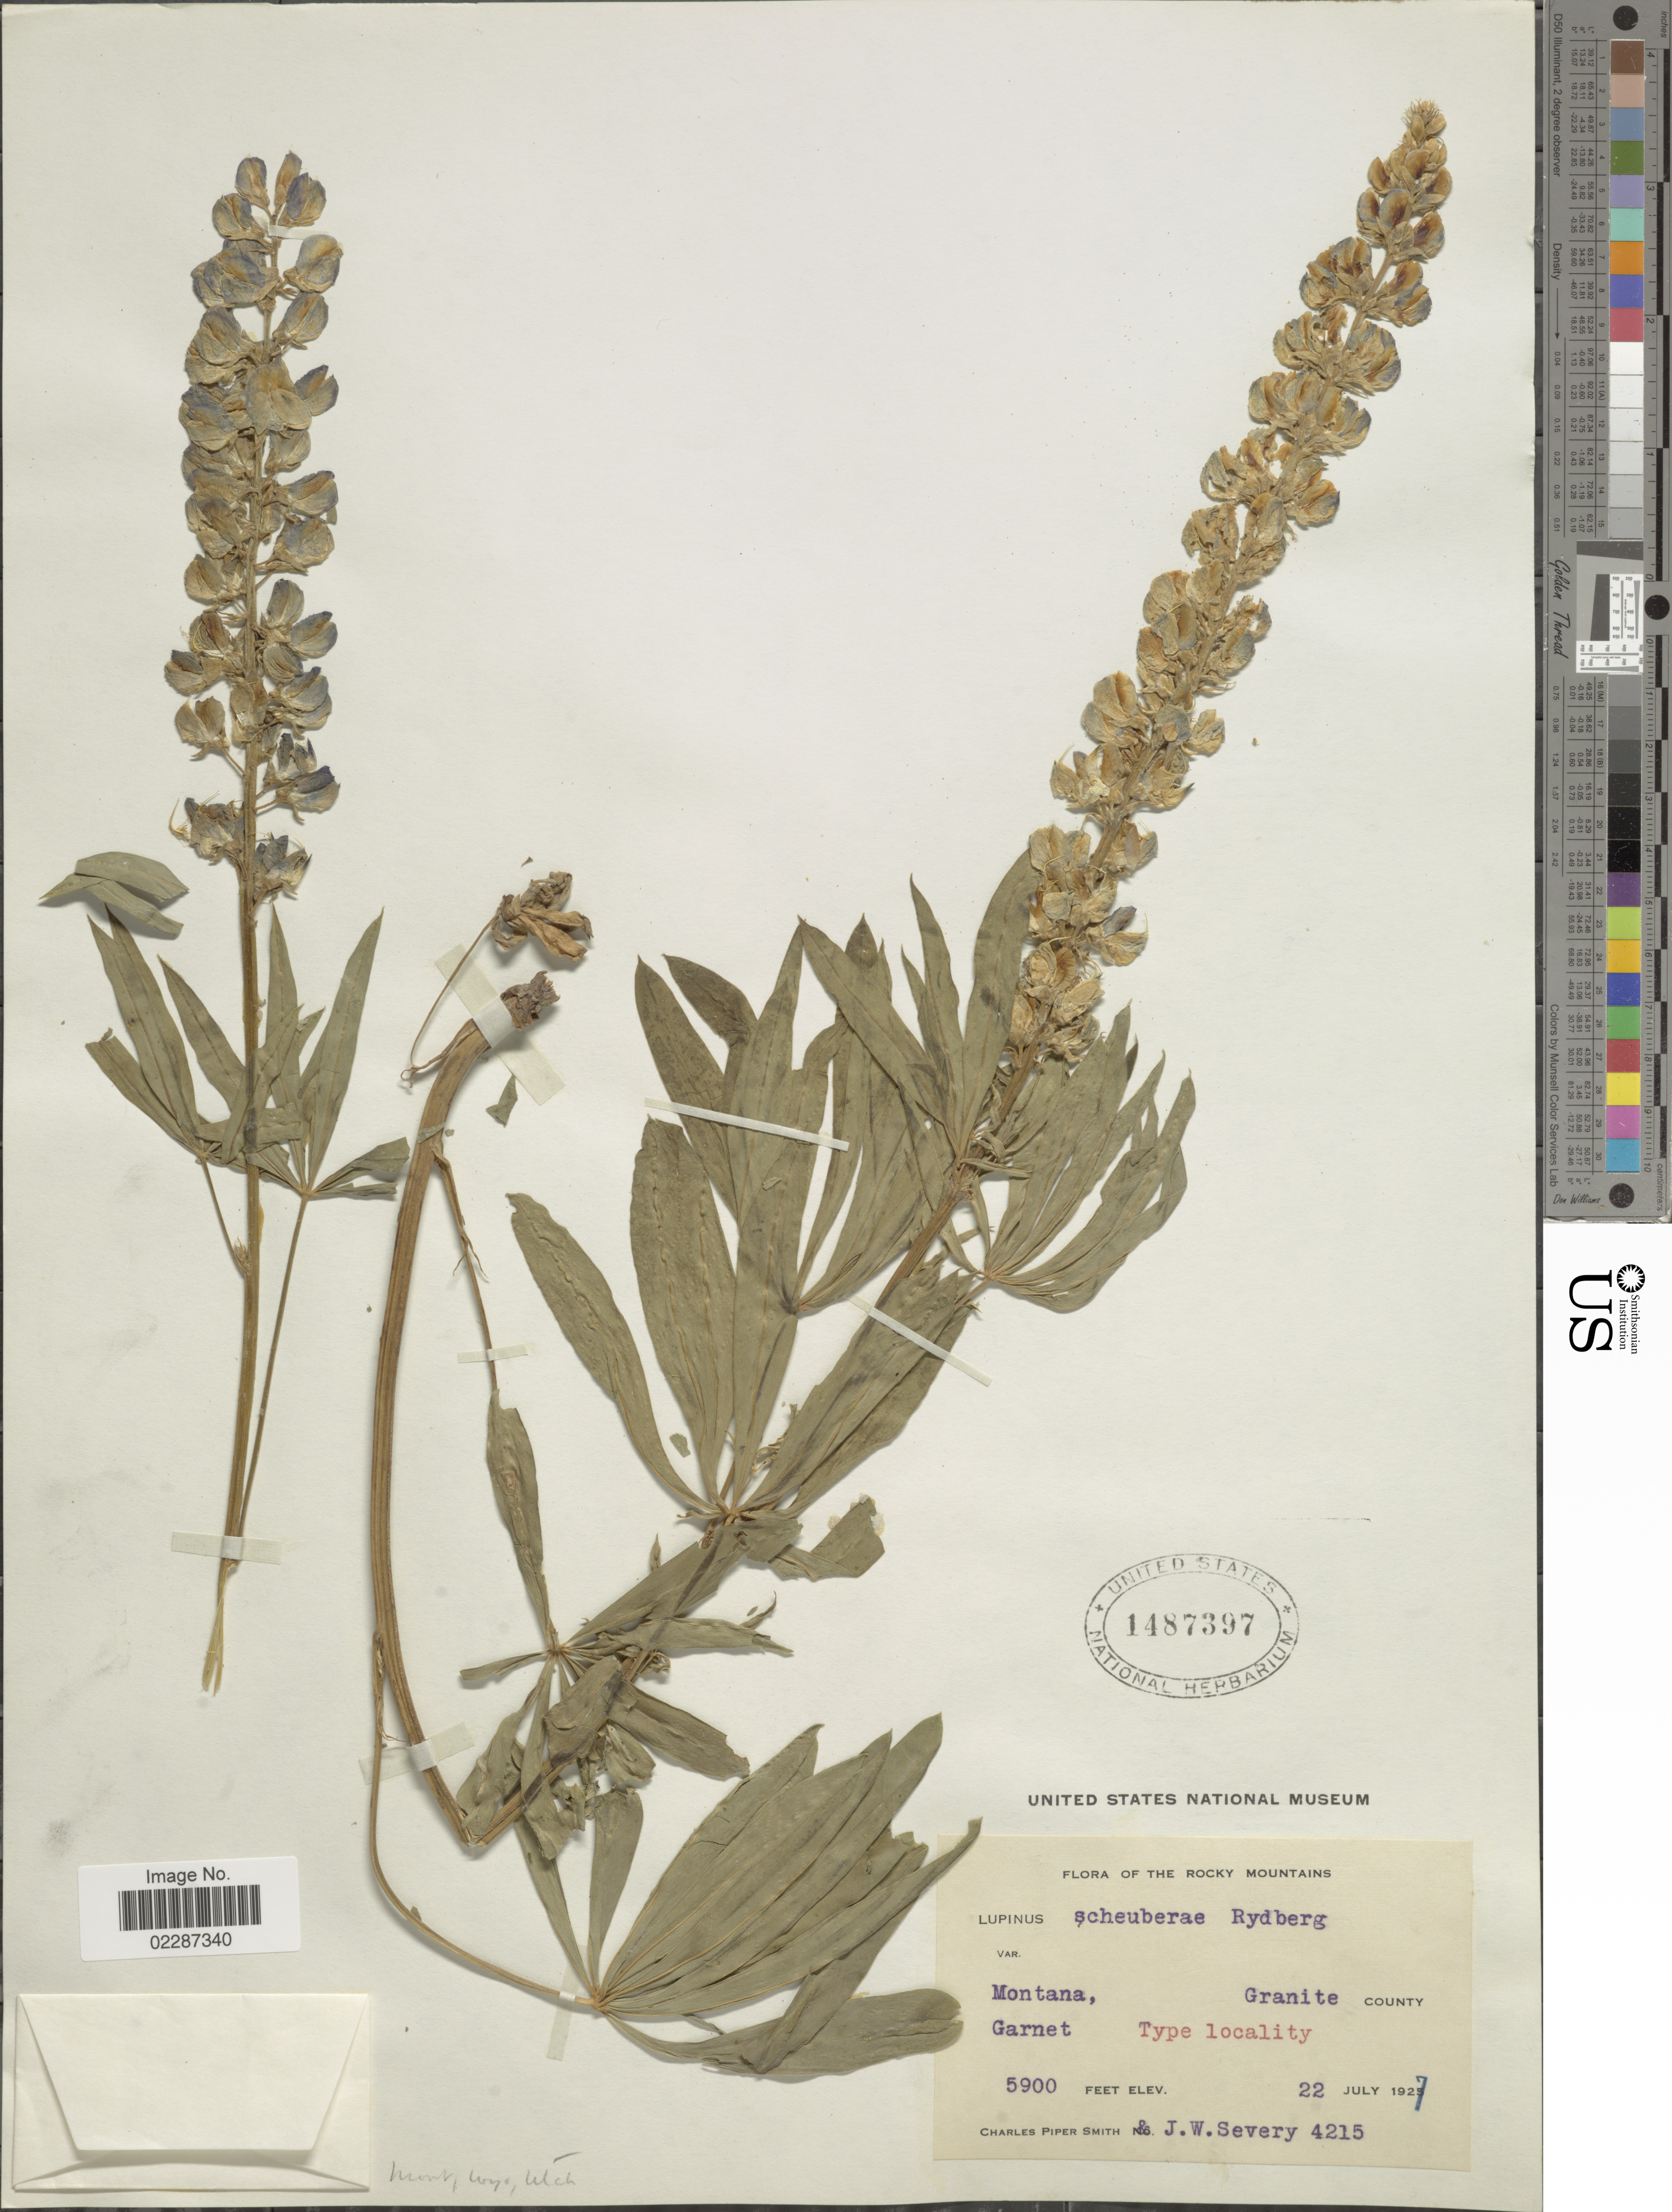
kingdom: Plantae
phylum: Tracheophyta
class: Magnoliopsida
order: Fabales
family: Fabaceae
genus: Lupinus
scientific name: Lupinus scheuberae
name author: Rydb.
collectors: C. P. Smith & J. Severy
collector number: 4215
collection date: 1927-07-22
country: United States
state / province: Montana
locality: Rocky Mountains, Granite County, Garnet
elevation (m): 1798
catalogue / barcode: US 1487397